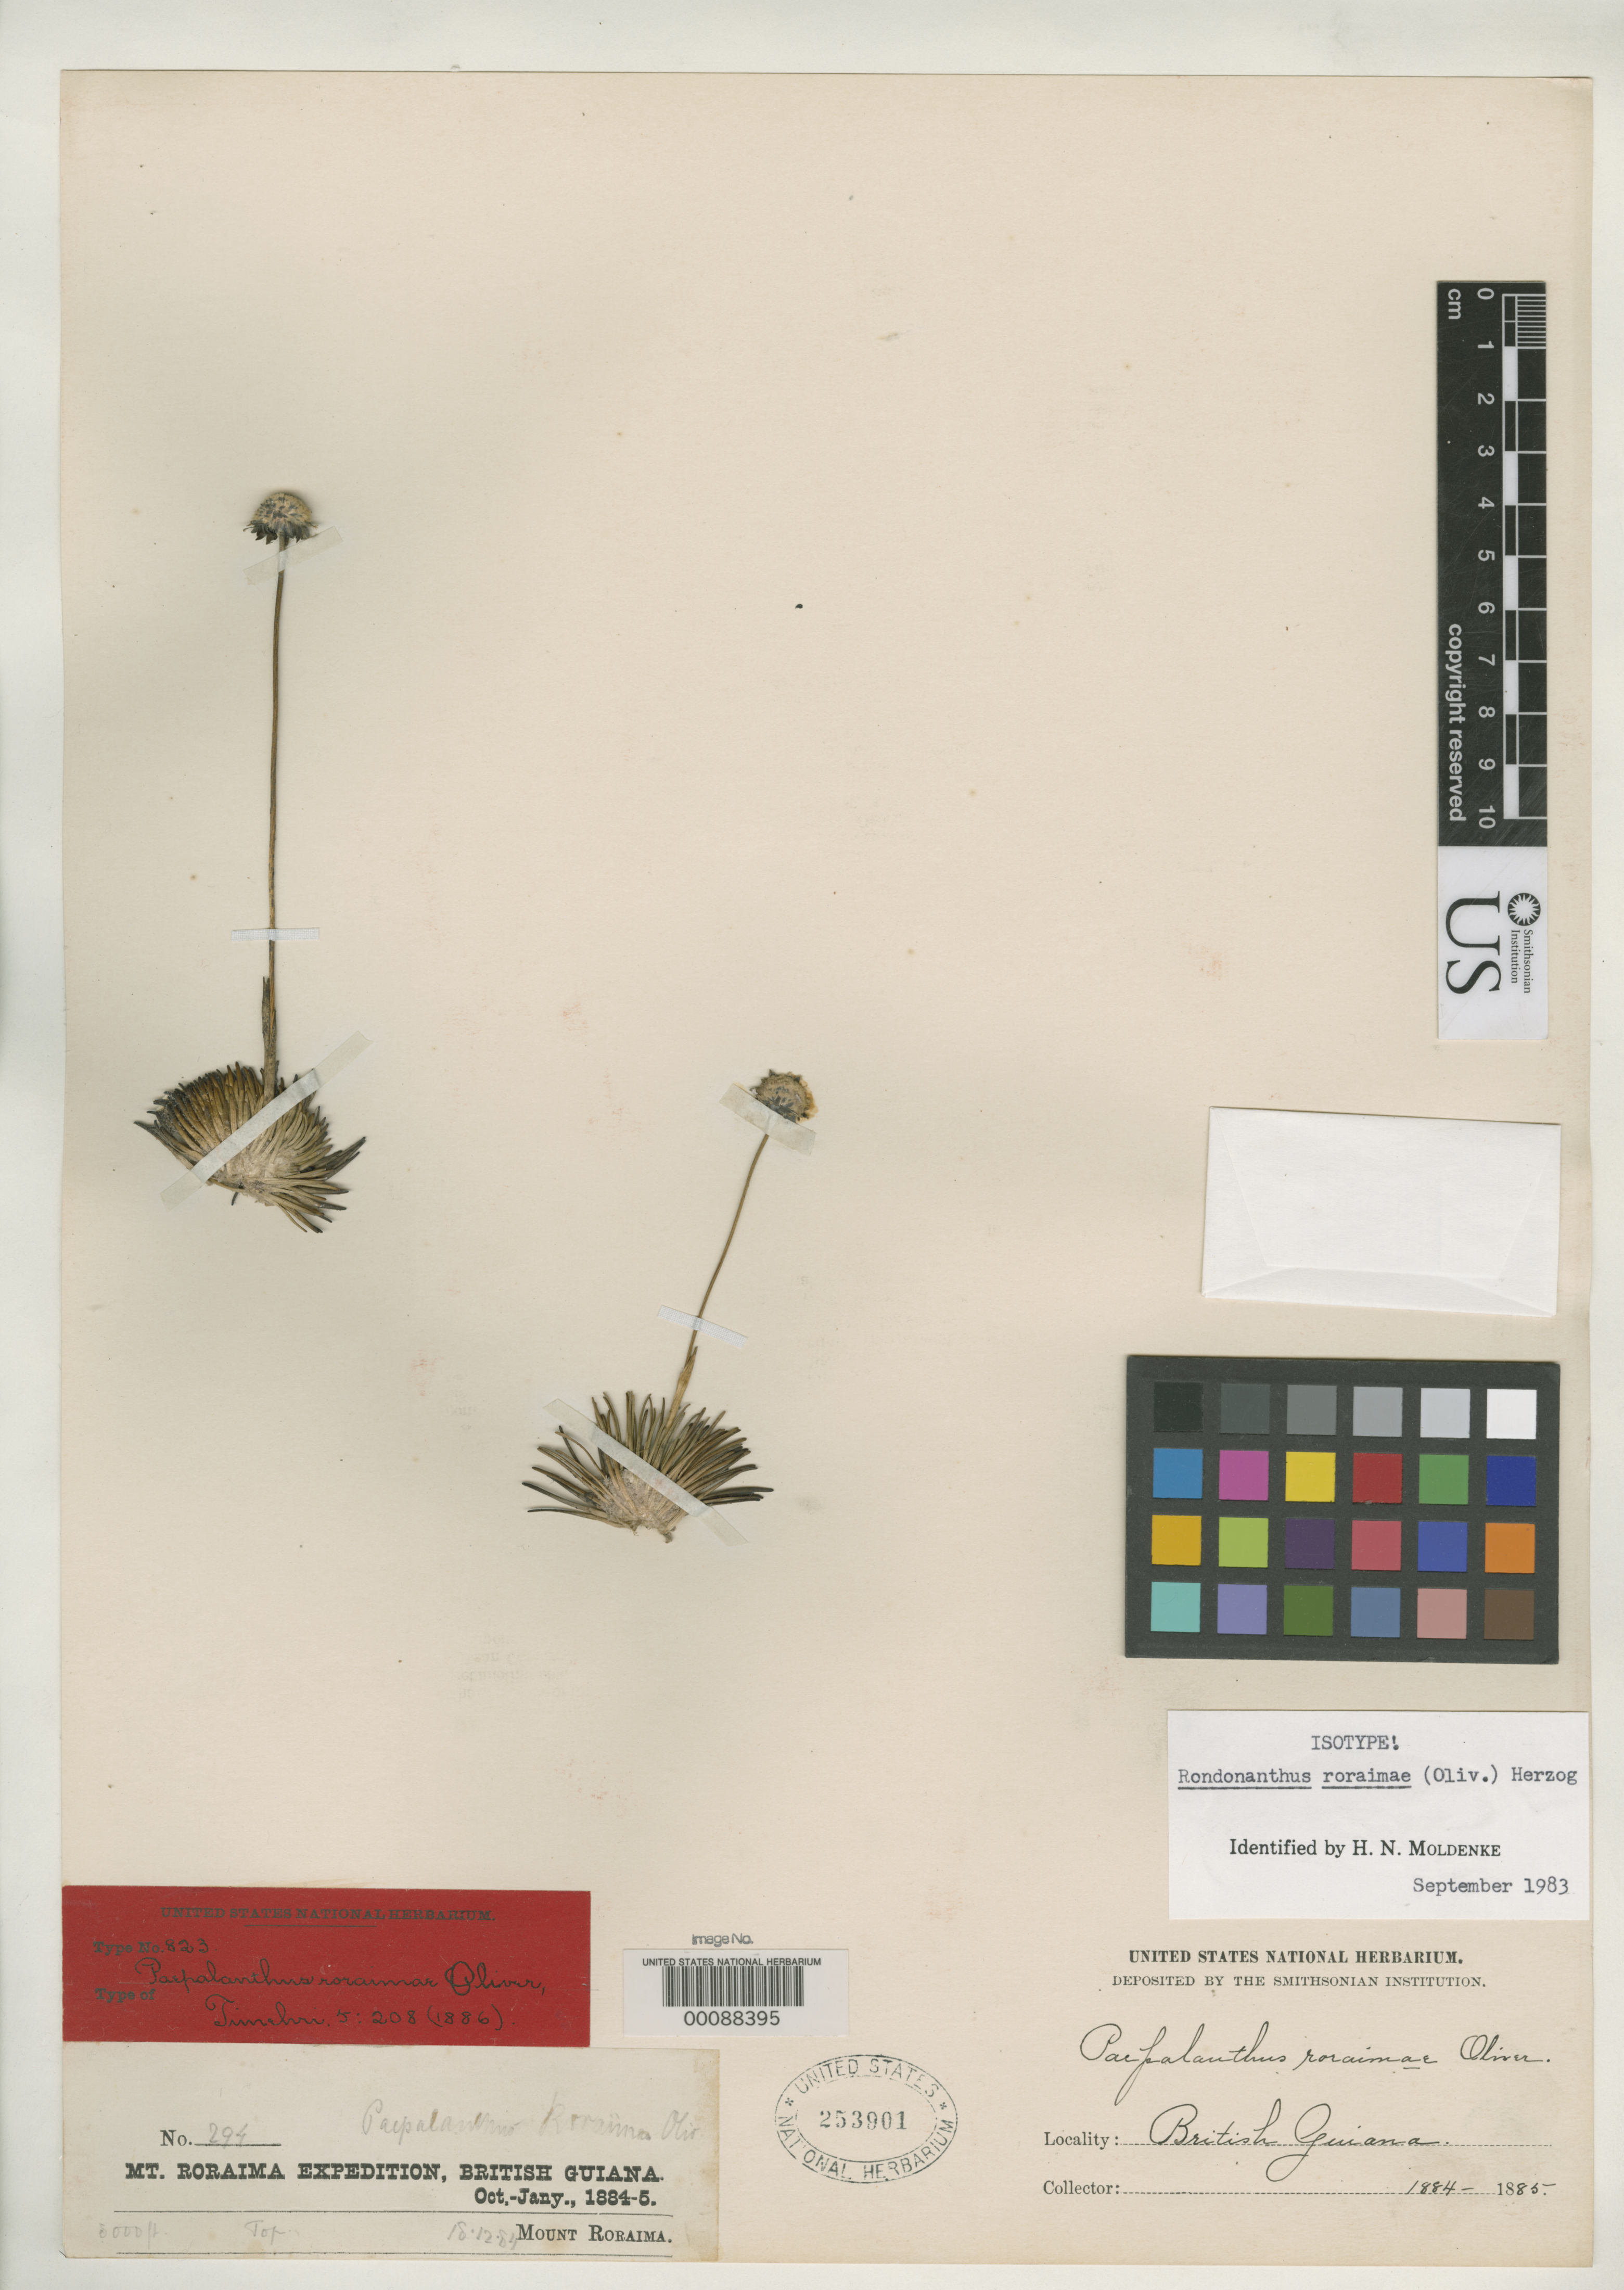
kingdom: Plantae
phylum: Tracheophyta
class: Liliopsida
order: Poales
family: Eriocaulaceae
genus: Paepalanthus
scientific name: Paepalanthus roraimae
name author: Oliv.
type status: Isotype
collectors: E. F. im Thurn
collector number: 294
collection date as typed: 18 Dec 1884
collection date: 1884-12-18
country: Guyana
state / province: Cuyuni-Mazaruni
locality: Mount Roraima, top.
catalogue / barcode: US 253901